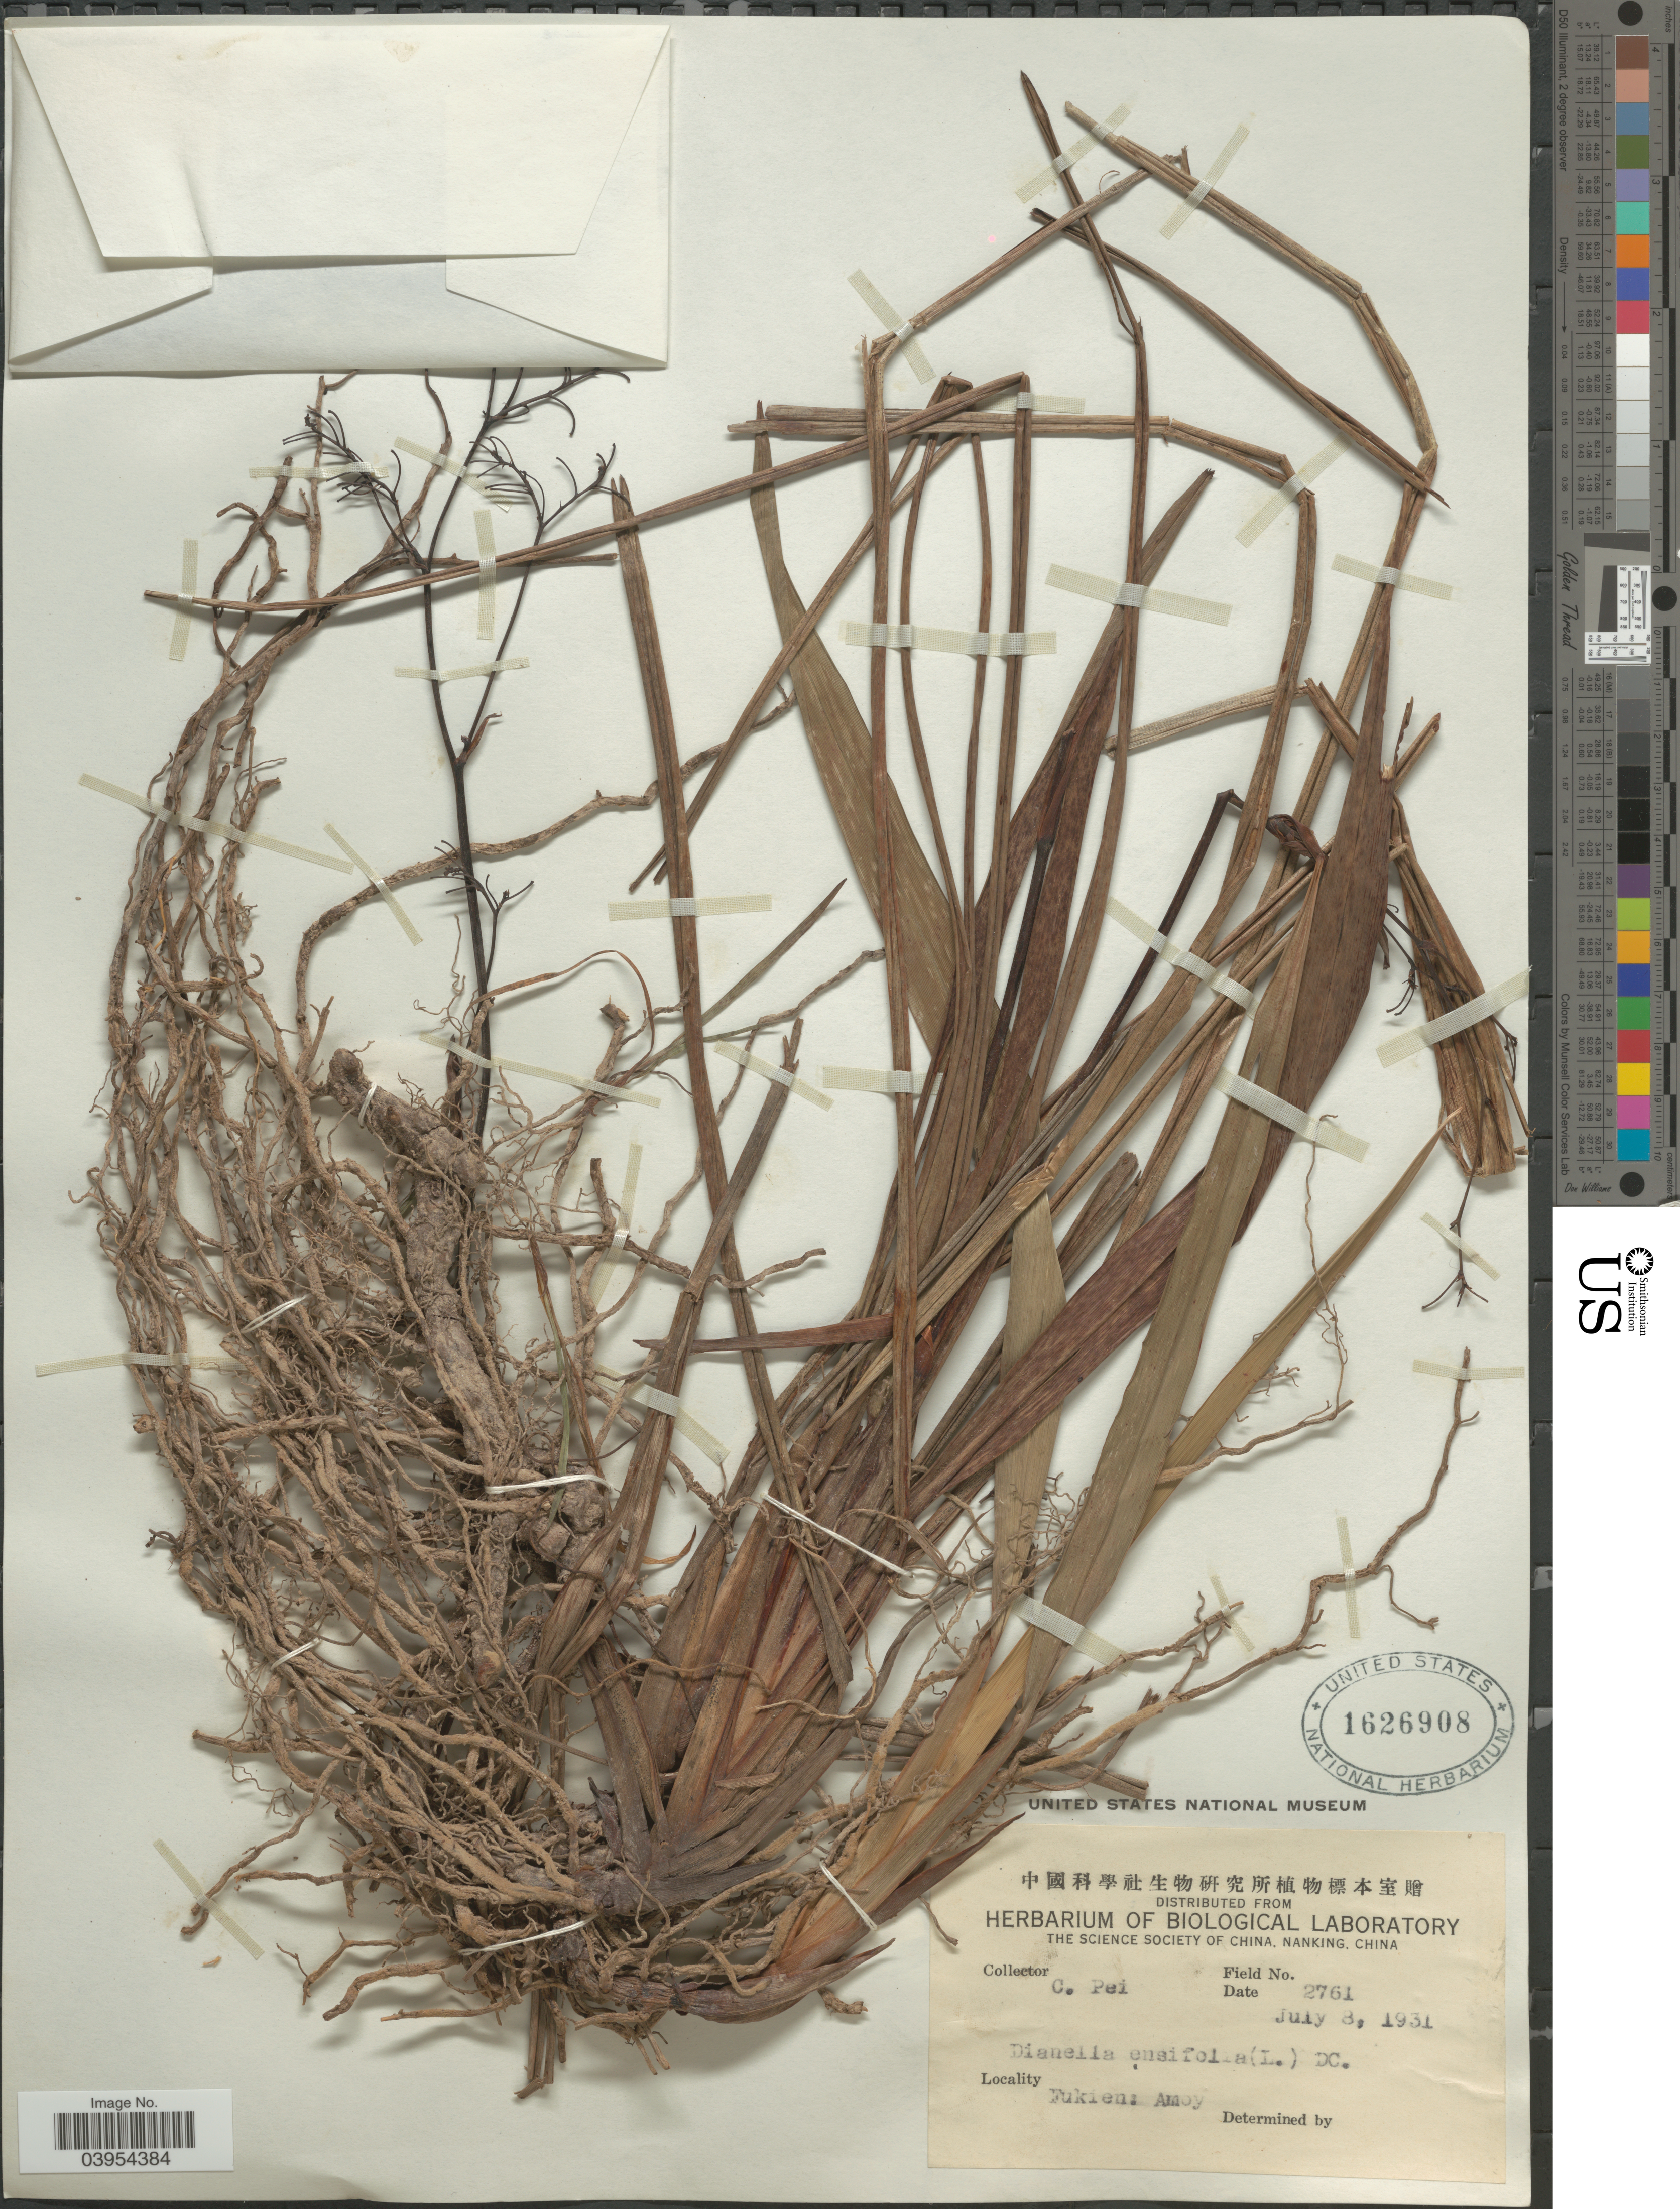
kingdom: Plantae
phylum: Tracheophyta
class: Liliopsida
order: Asparagales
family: Asphodelaceae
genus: Dianella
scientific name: Dianella ensifolia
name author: (L.) DC.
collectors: C. P'ei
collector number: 2761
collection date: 1931-07-08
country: China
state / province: Fujian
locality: Fukien: Amoy.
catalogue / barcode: US 1626908